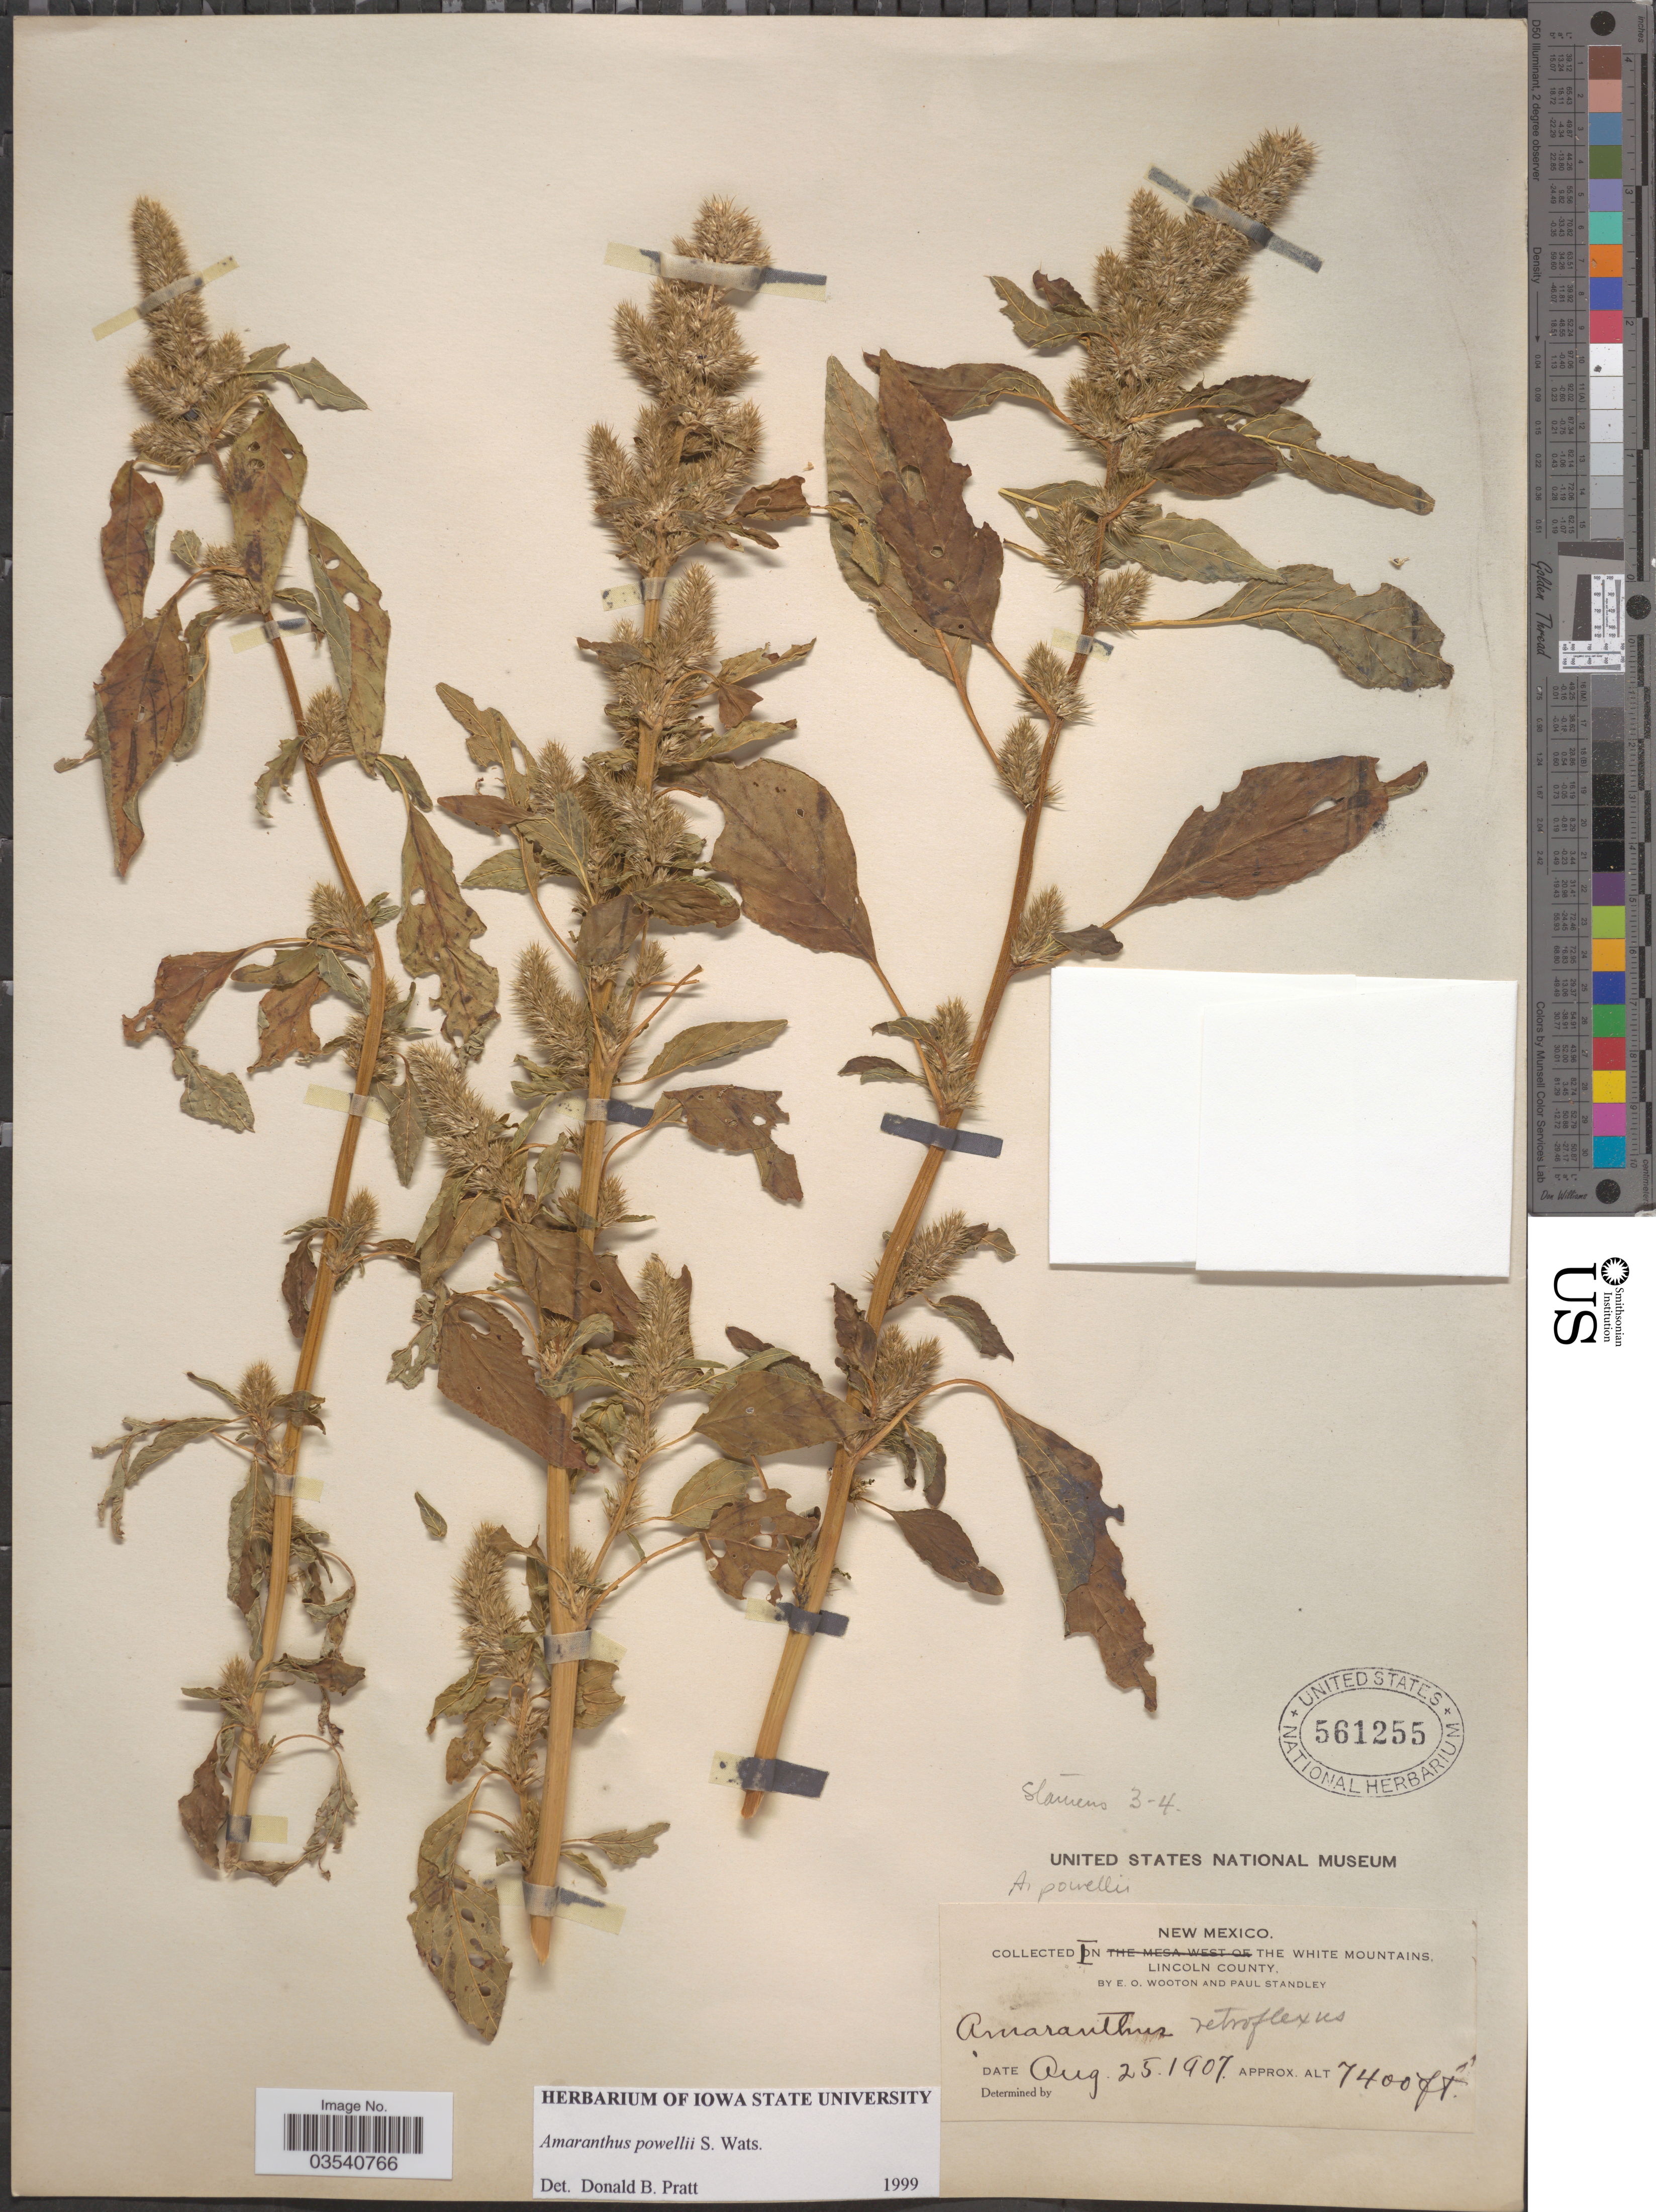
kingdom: Plantae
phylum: Tracheophyta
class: Magnoliopsida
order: Caryophyllales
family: Amaranthaceae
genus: Amaranthus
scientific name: Amaranthus powellii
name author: S. Watson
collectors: E. O. Wooton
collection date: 1907-08-25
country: United States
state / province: New Mexico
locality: In the White Mountains, Lincoln County.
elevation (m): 2256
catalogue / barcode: US 561255